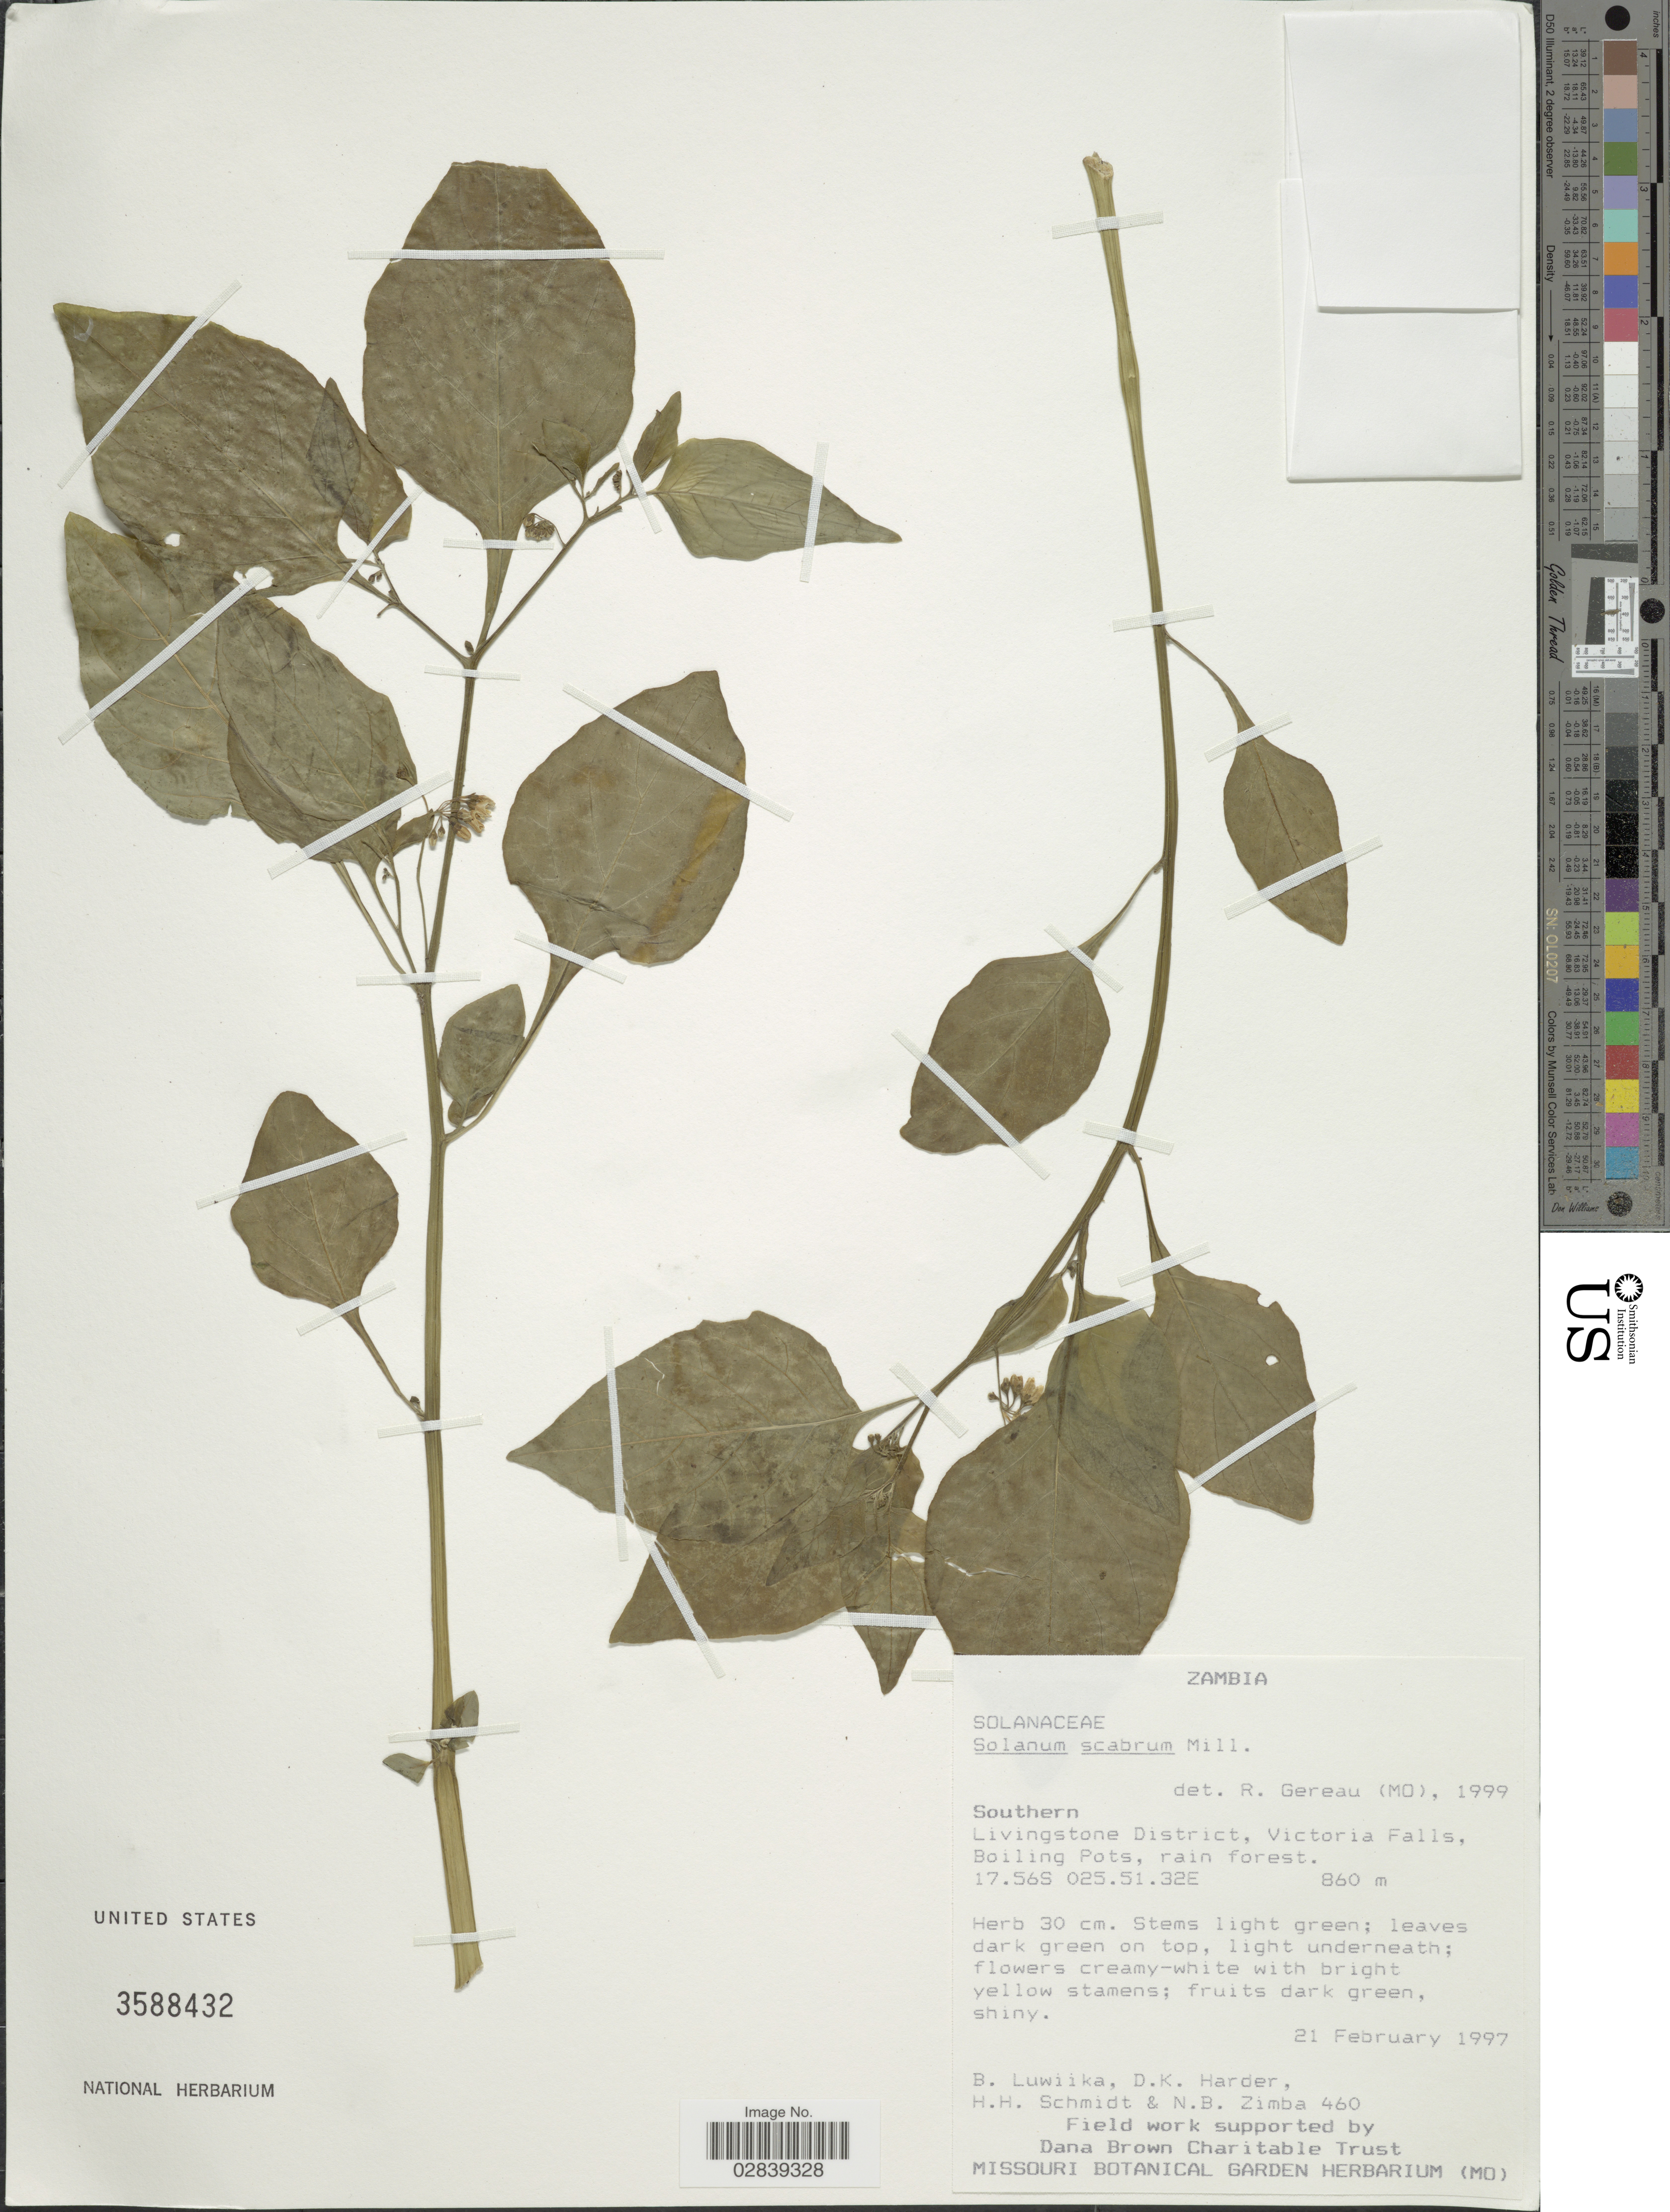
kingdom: Plantae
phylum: Tracheophyta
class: Magnoliopsida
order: Solanales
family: Solanaceae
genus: Solanum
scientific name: Solanum scabrum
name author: Mill.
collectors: B. Luwiika, D. Harder, H. H. Schmidt & N. B. Zimba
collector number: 460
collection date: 1997-02-21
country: Zambia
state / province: Southern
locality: Livingstone District, Victoria Falls, Boiling Pots, rain forest.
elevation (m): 860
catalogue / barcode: US 3588432